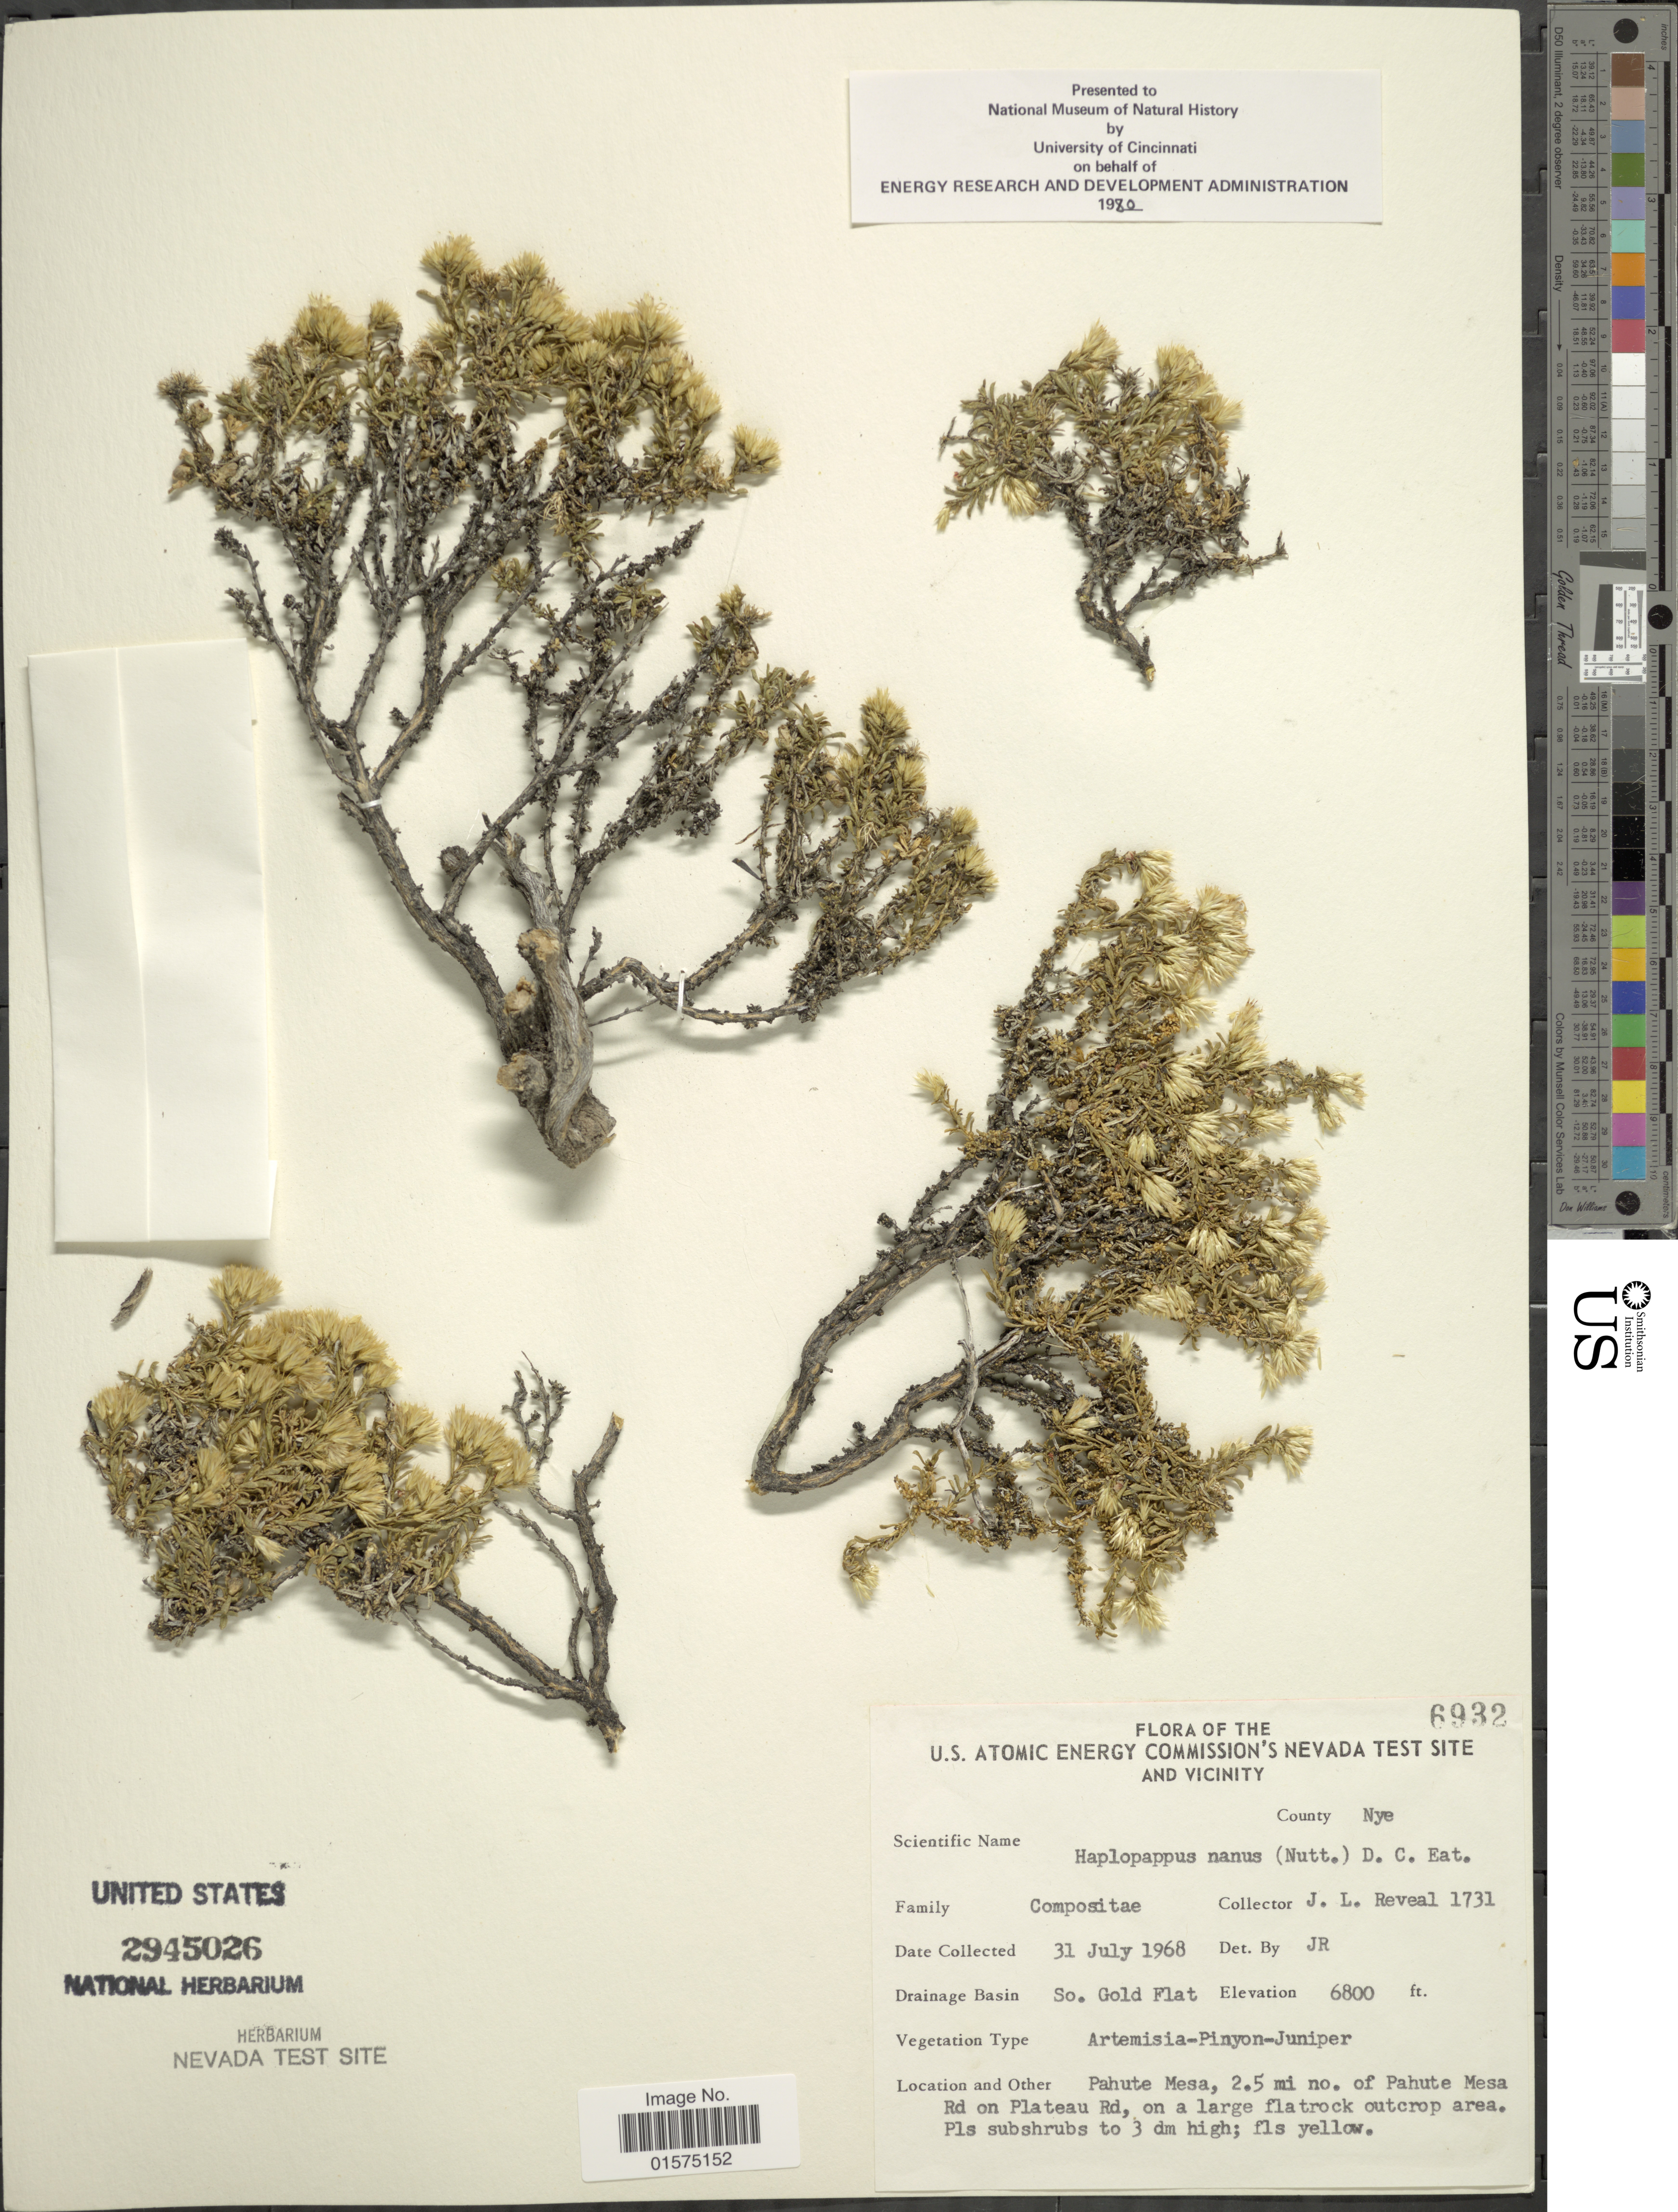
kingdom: Plantae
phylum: Tracheophyta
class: Magnoliopsida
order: Asterales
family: Asteraceae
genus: Ericameria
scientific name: Ericameria nana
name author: Nutt.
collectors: J. L. Reveal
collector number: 6932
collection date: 1968-07-31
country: United States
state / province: Nevada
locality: U.S. Atomic Energy Commission's Nevada Test Site and vicinity. County Nye. Drainage Basin So. Gold Flat. Pahute Mesa, 2.5 mi no. of Pahute Mesa Rd on Plateau Rd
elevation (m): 2073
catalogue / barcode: US 2945026